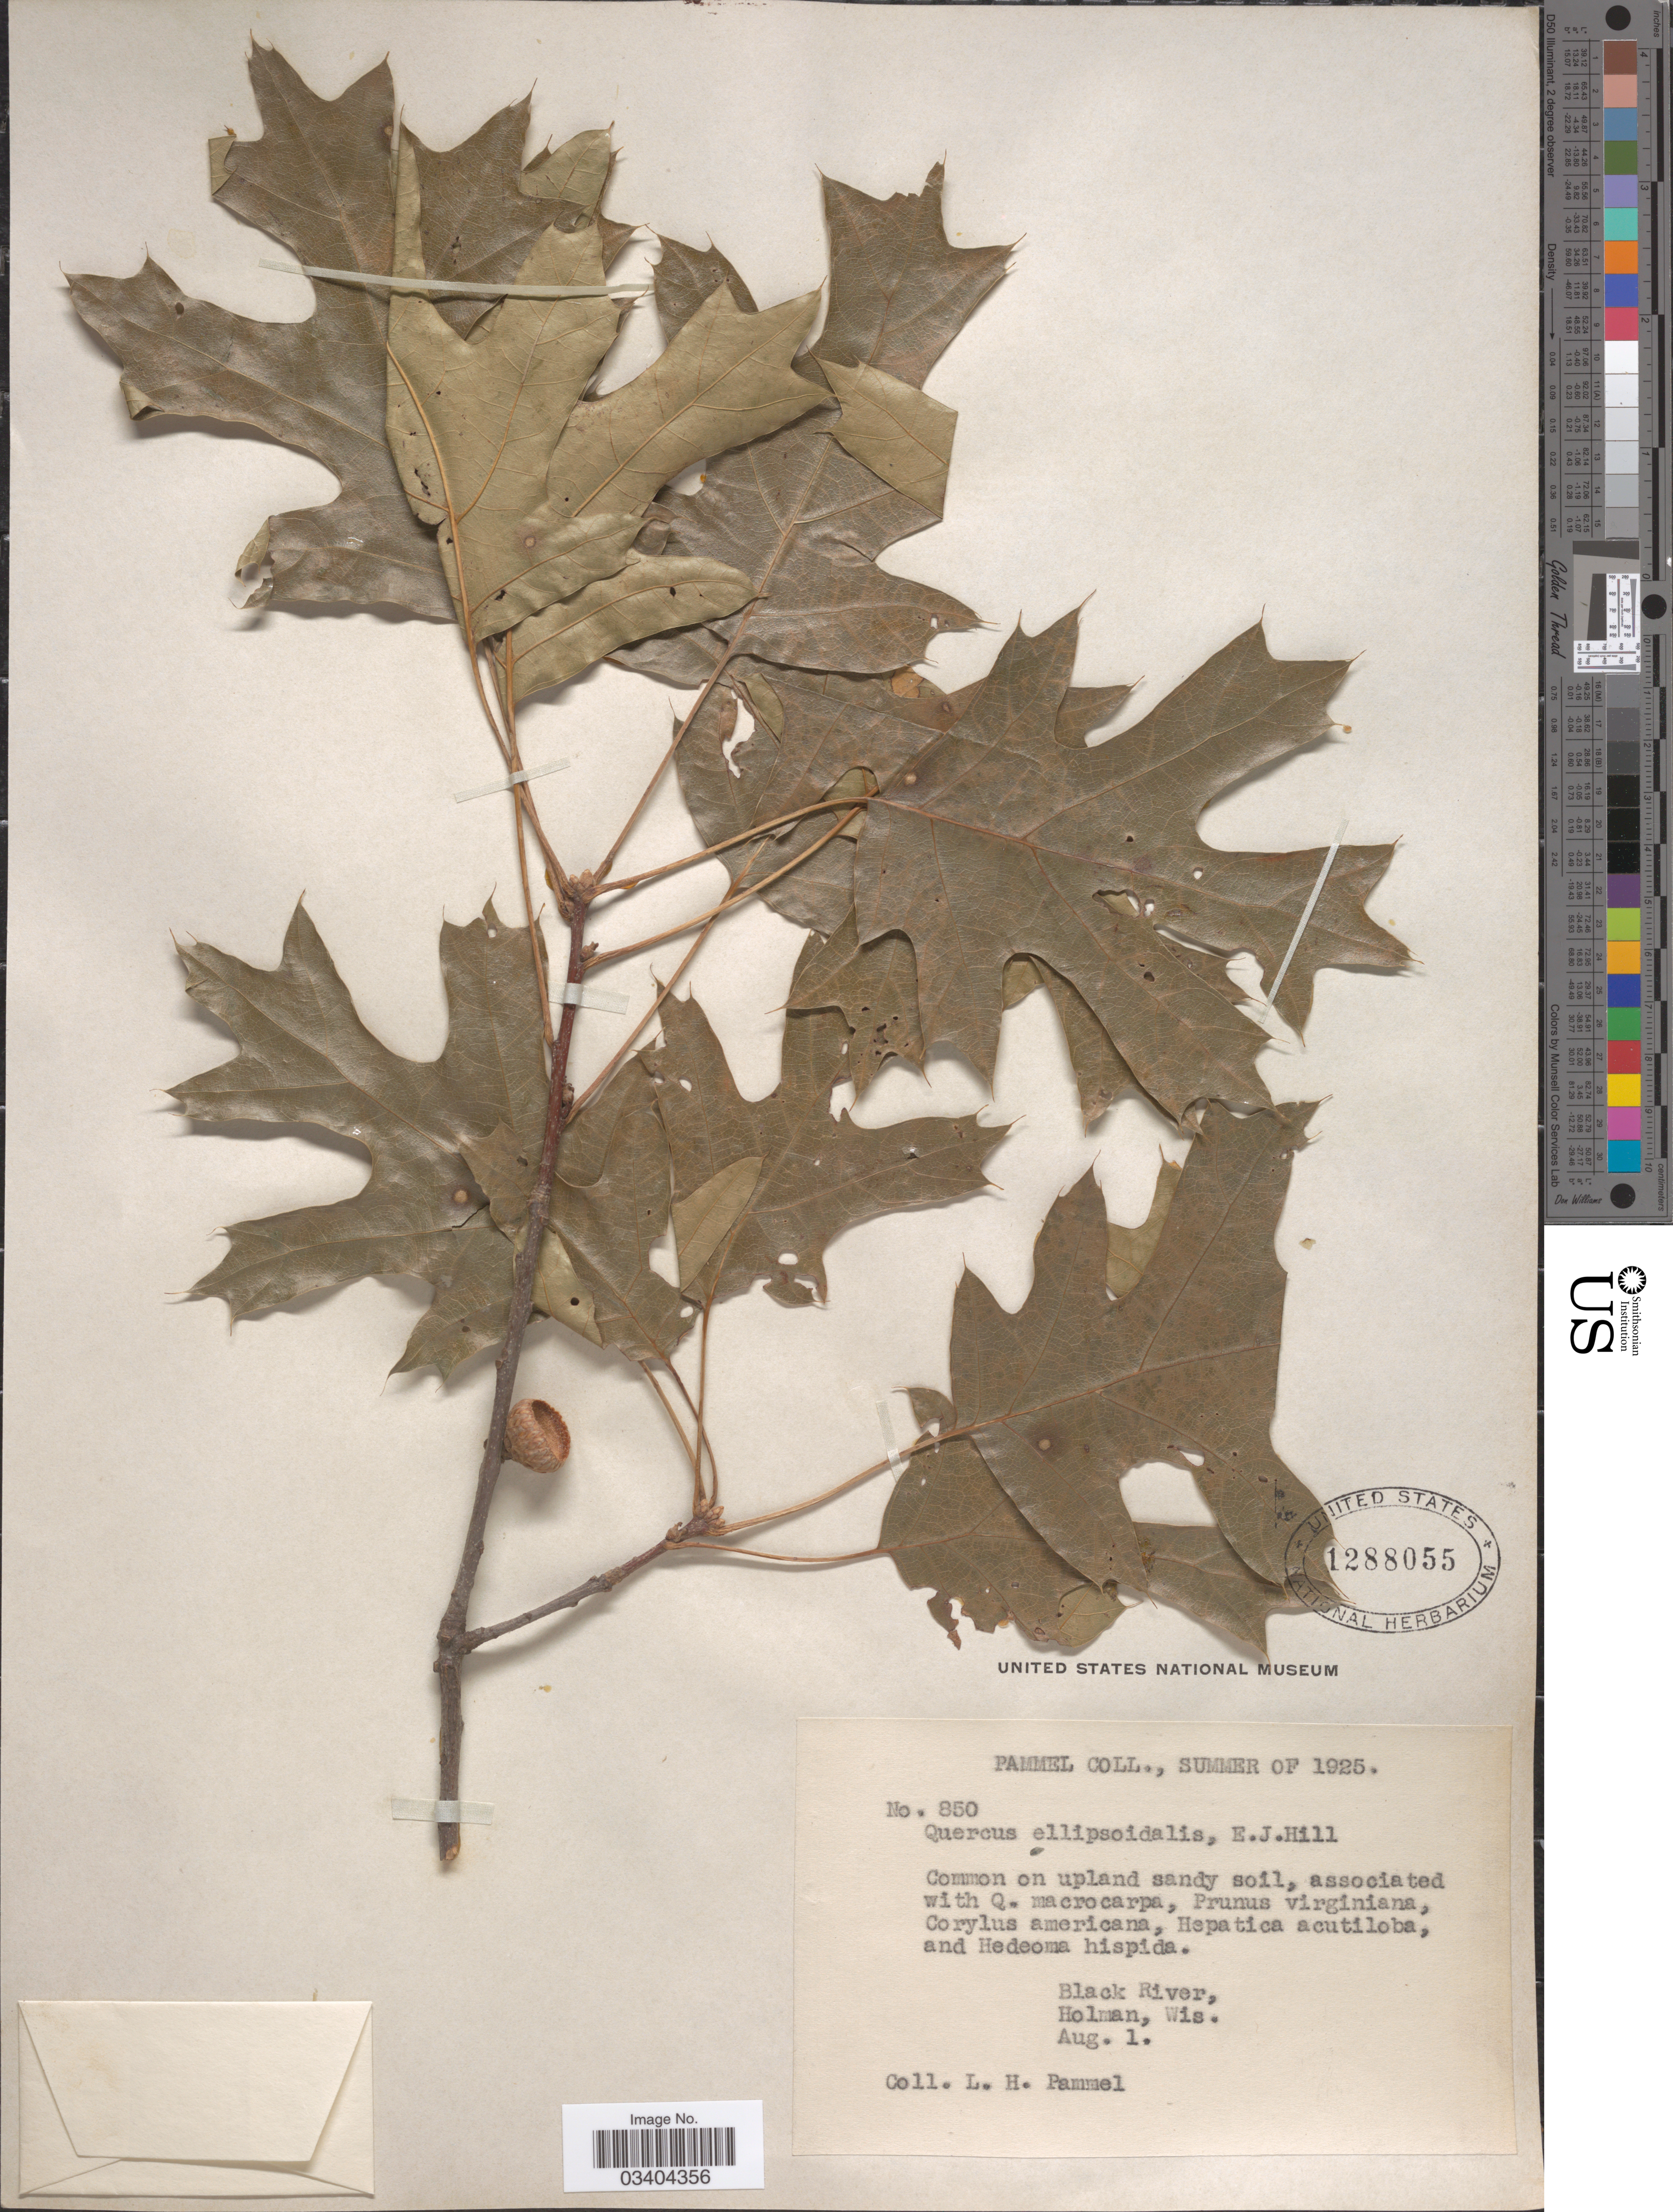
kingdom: Plantae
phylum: Tracheophyta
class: Magnoliopsida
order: Fagales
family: Fagaceae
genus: Quercus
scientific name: Quercus ellipsoidalis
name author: E.J. Hill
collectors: L. Pammel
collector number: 850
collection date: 1925-08-01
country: United States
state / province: Wisconsin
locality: Black River, Holman.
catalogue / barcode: US 1288055